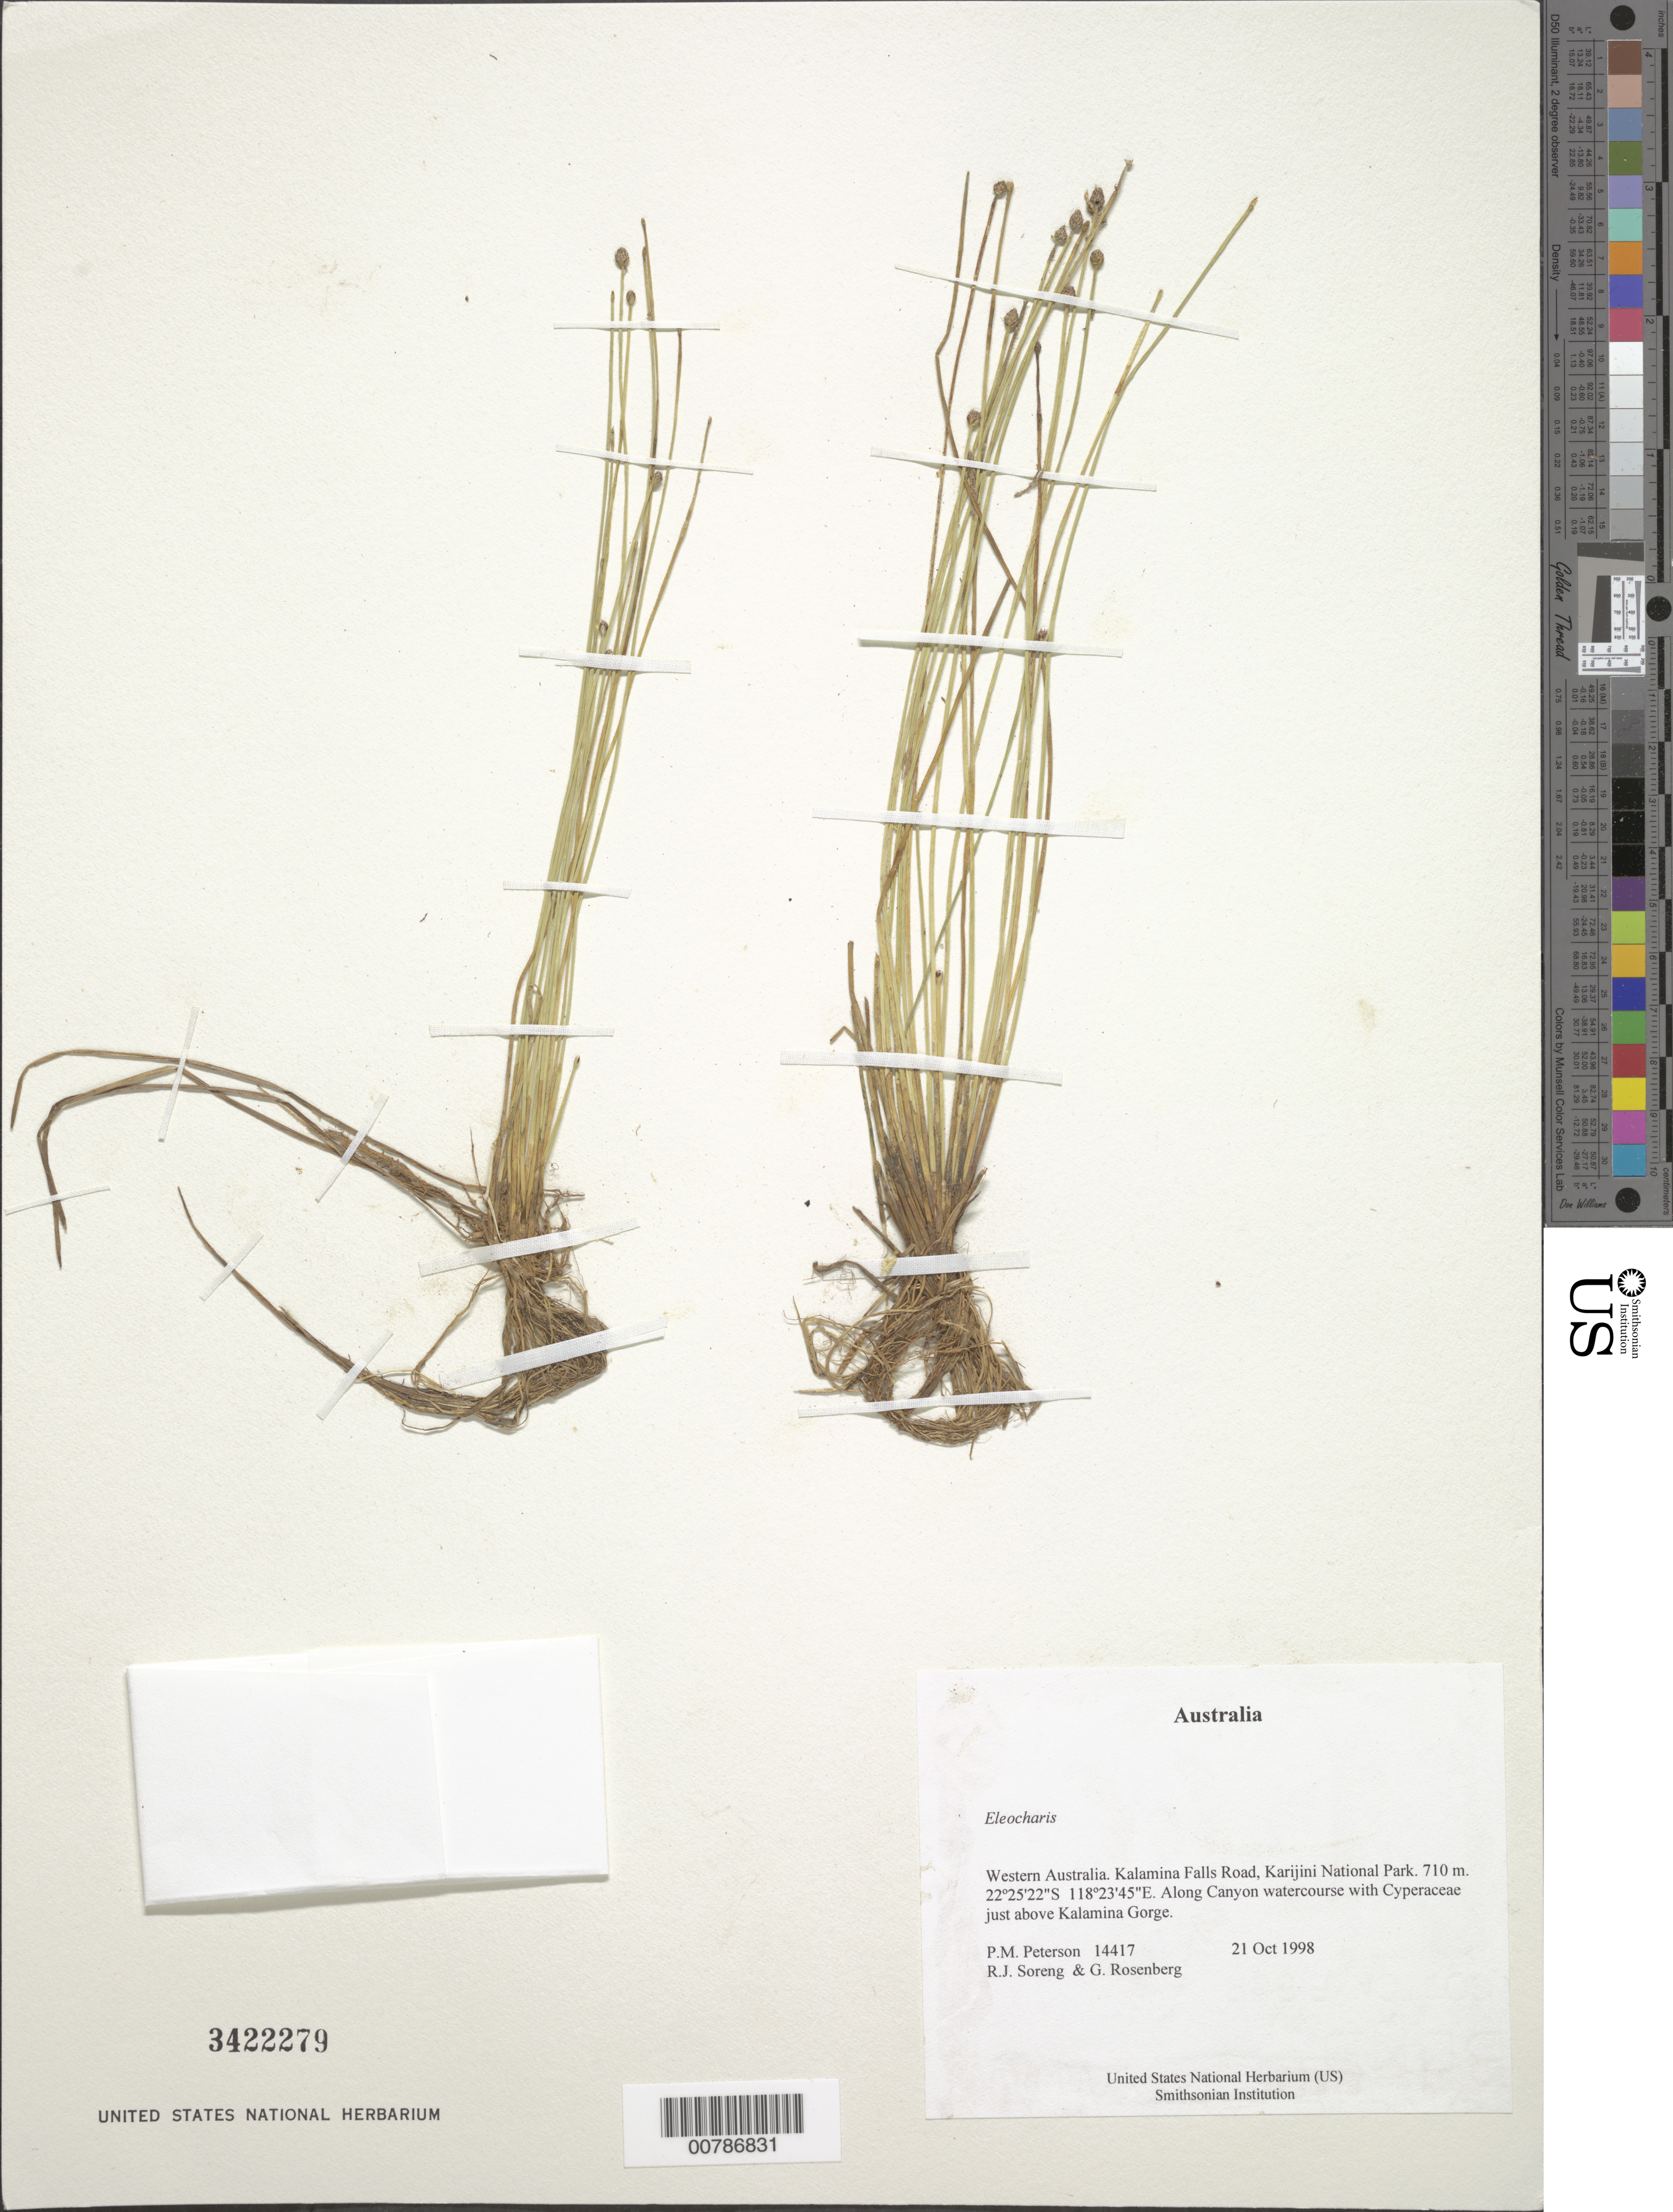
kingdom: Plantae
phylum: Tracheophyta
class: Liliopsida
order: Poales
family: Cyperaceae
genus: Eleocharis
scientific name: Eleocharis geniculata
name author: (L.) Roem. & Schult.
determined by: Simpson, D.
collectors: P. M. Peterson, R. J. Soreng & G. Rosenberg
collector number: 14417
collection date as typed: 21 Oct 1998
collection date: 1998-10-21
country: Australia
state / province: Western Australia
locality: Kalamina Falls Road, Karijini National Park.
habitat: Along Canyon watercourse with Cyperaceae just above Kalamina Gorge.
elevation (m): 710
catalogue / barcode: US 3422279